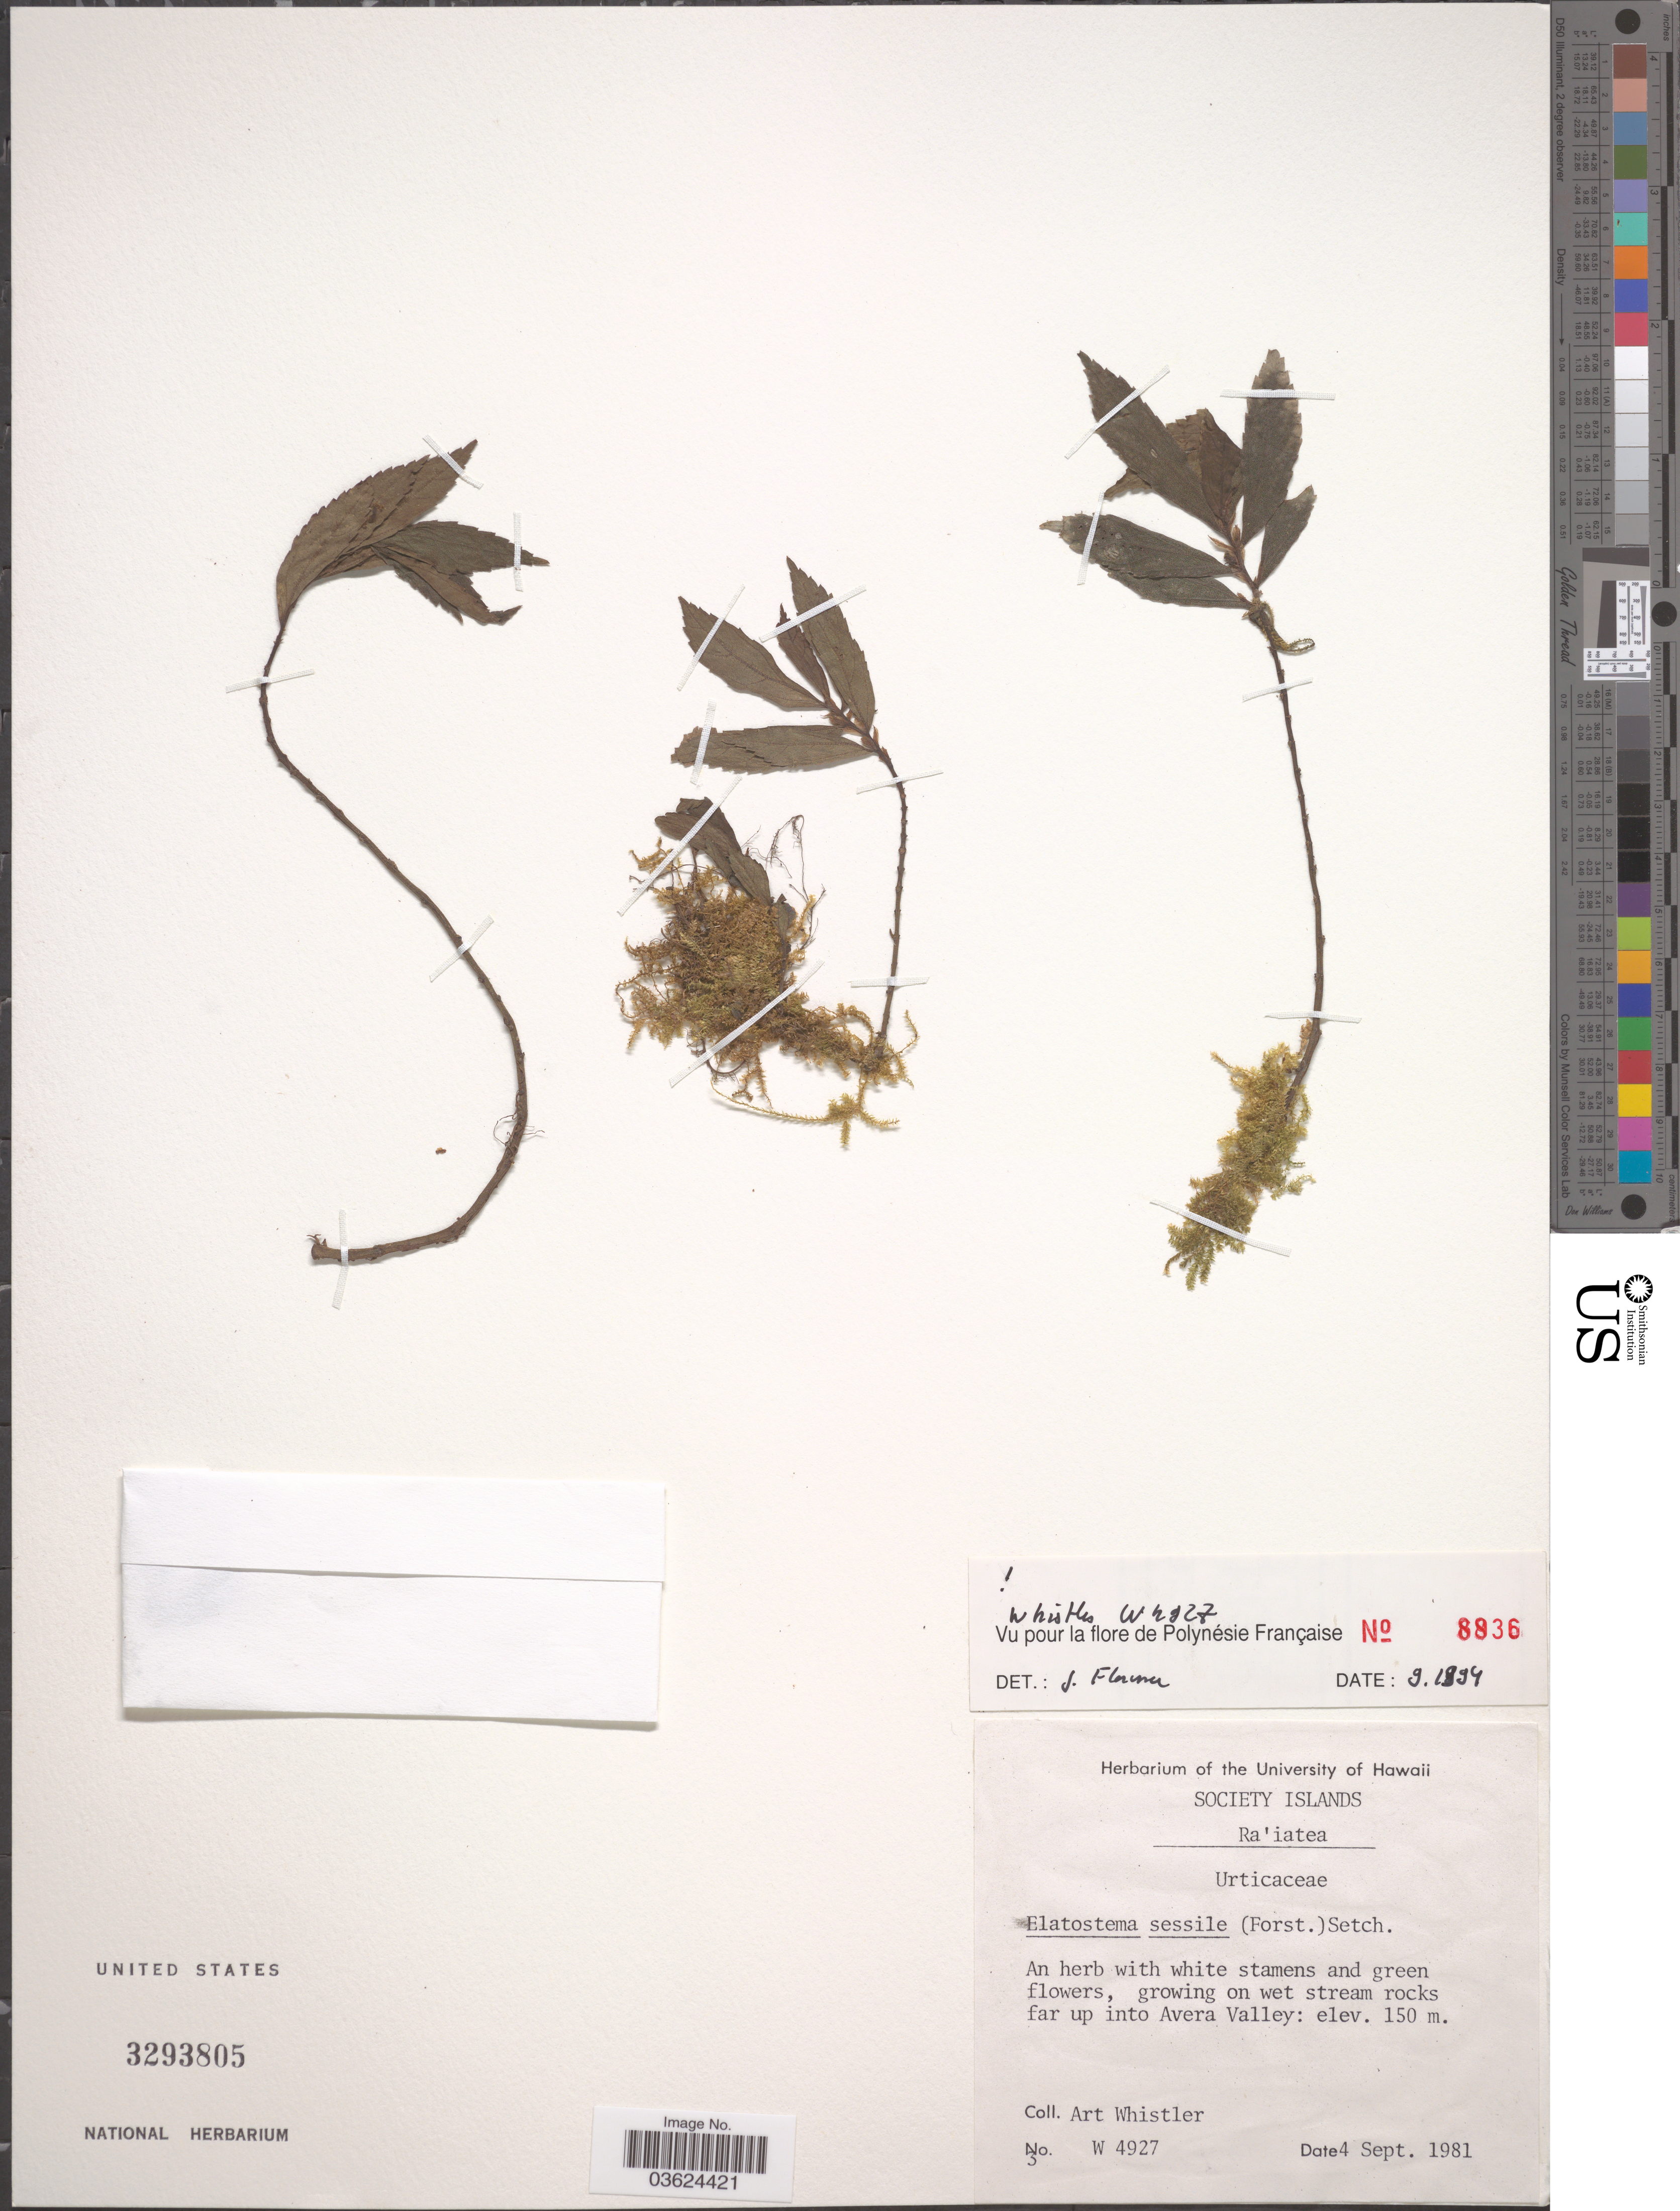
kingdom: Plantae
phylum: Tracheophyta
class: Magnoliopsida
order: Rosales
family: Urticaceae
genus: Elatostema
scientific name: Elatostema sessile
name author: J.R. Forst. & G. Forst.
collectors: A. Whistler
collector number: W4927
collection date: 1981-09-04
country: French Polynesia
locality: Society Islands. Ra'iatea. Growing on wet stream rocks far up into Avera Valley.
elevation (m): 150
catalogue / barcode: US 3293805